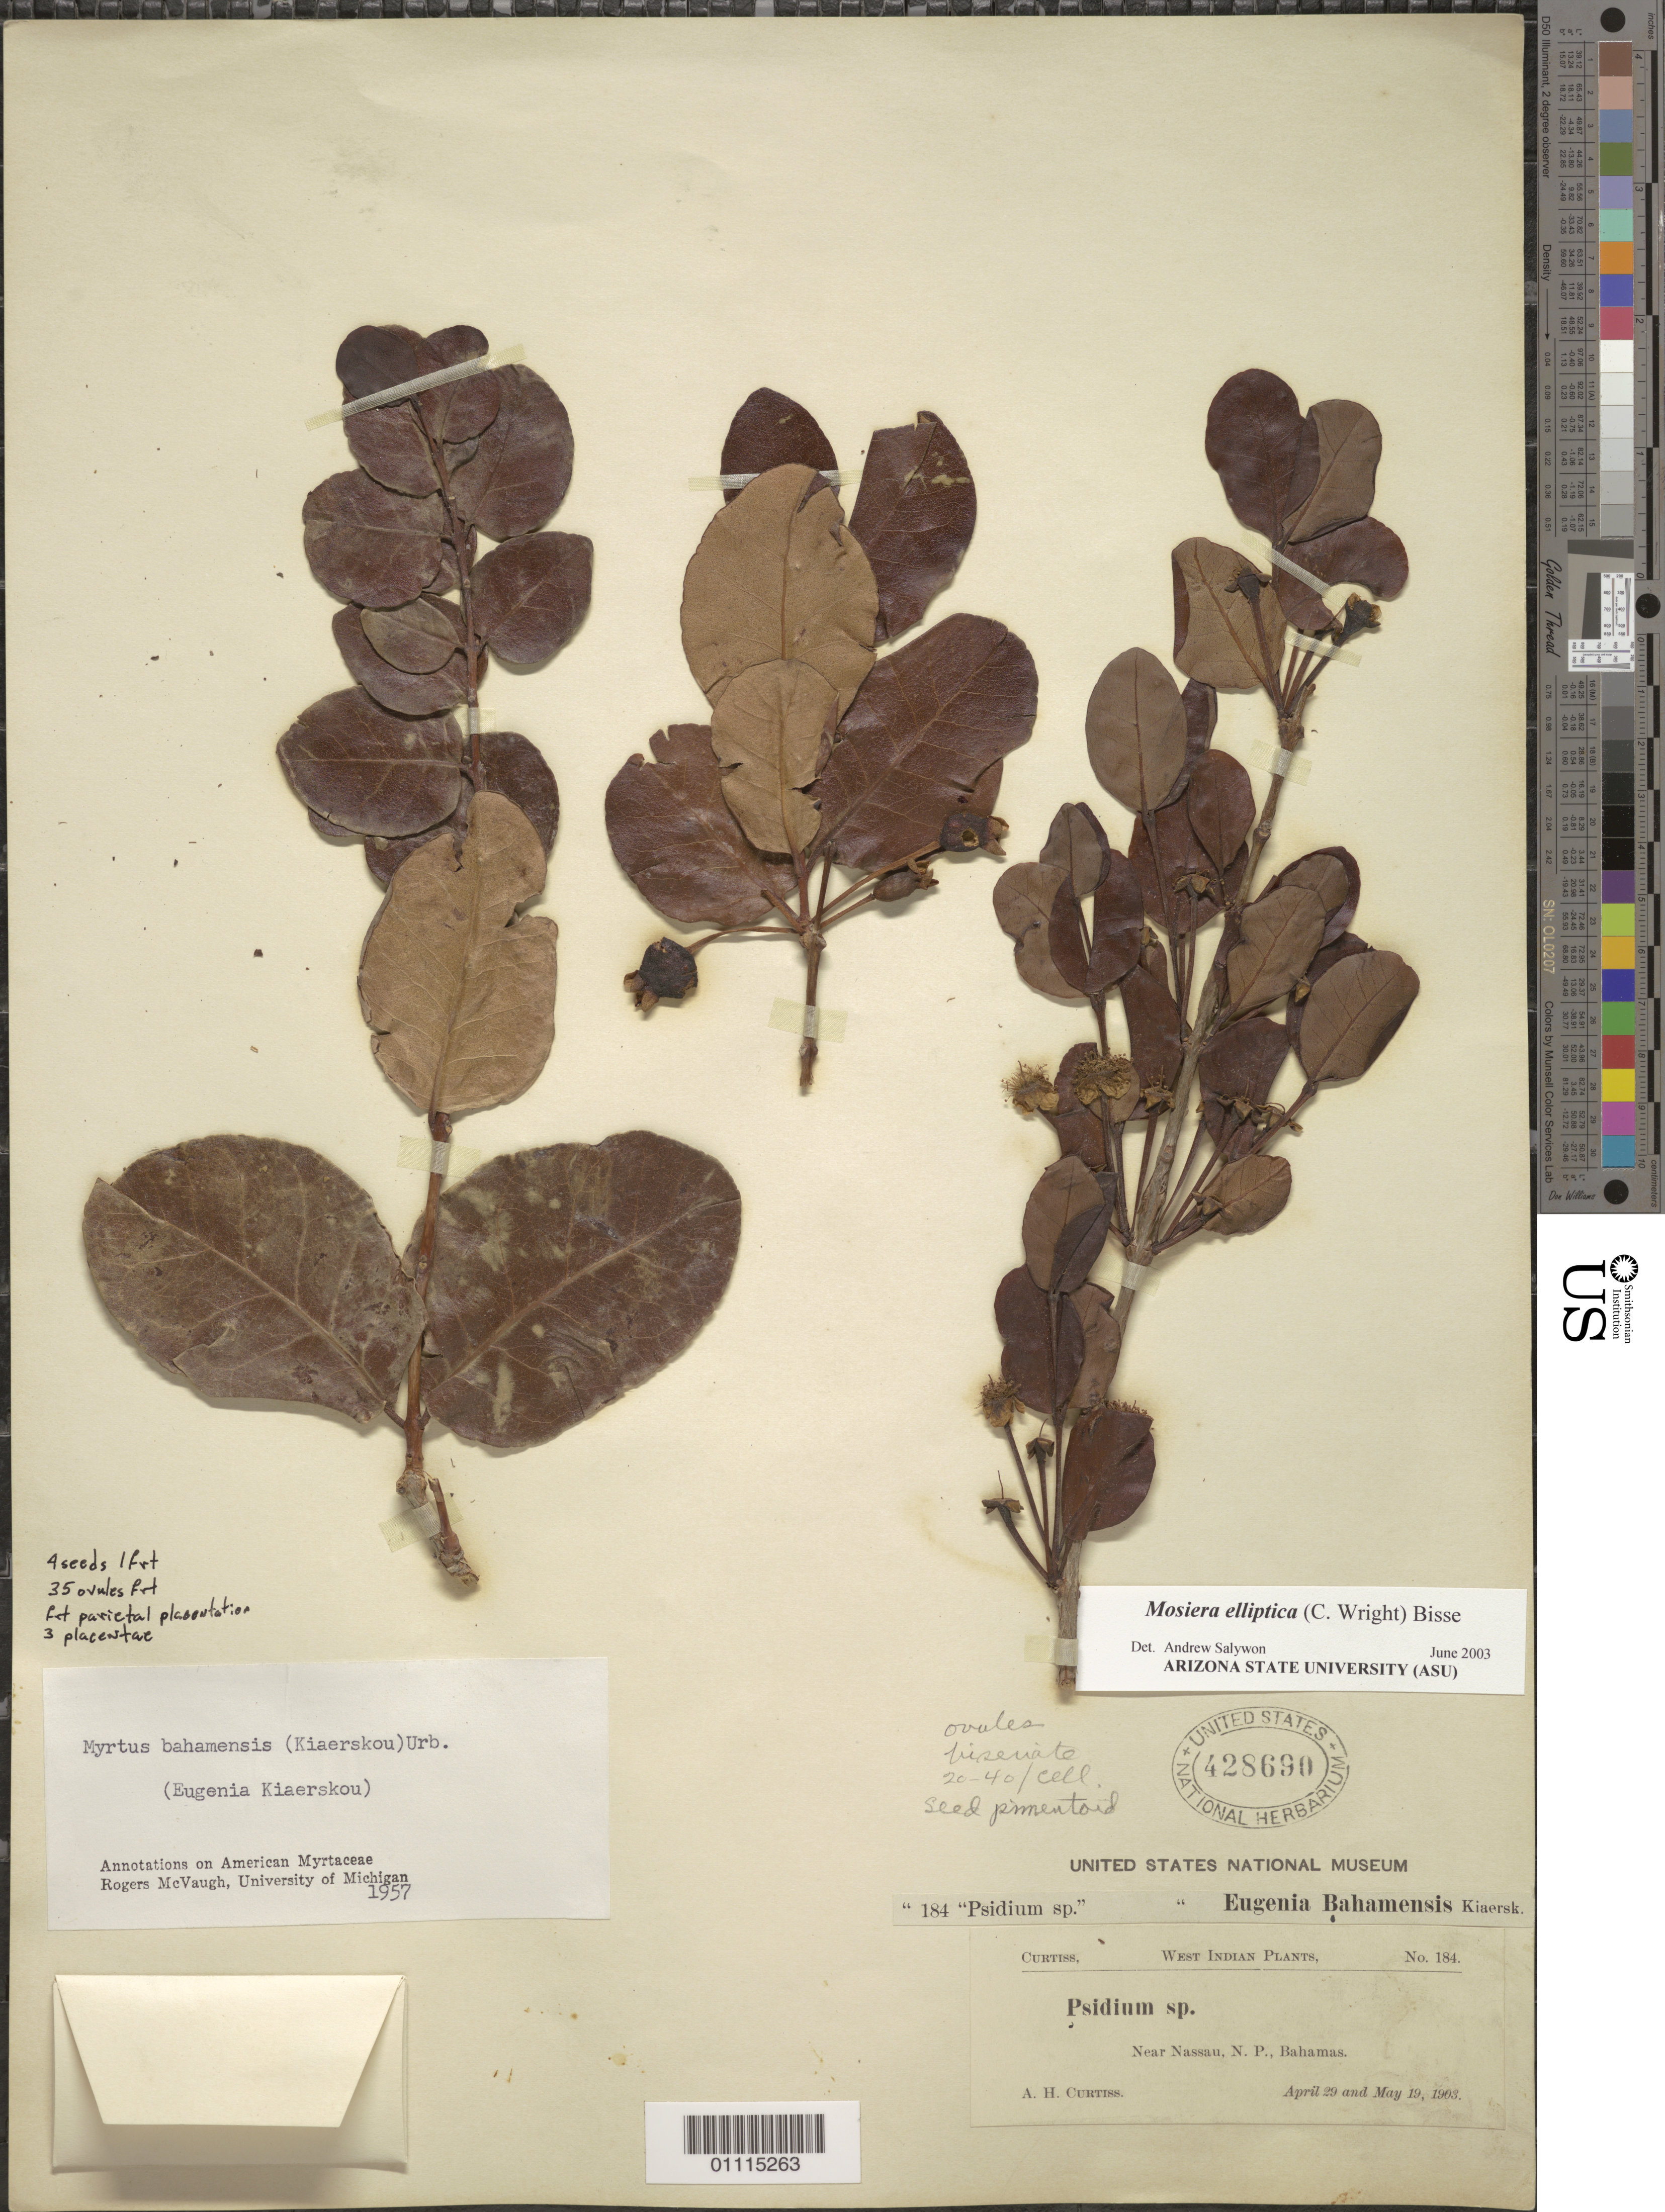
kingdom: Plantae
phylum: Tracheophyta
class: Magnoliopsida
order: Myrtales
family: Myrtaceae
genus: Mosiera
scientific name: Mosiera elliptica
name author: (C. Wright) Bisse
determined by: Salywon, A. M., (ASU)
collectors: A. H. Curtiss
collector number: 184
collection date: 1903-04-29,1903-05-19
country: Bahamas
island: New Providence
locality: Nassau, near.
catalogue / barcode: US 428690